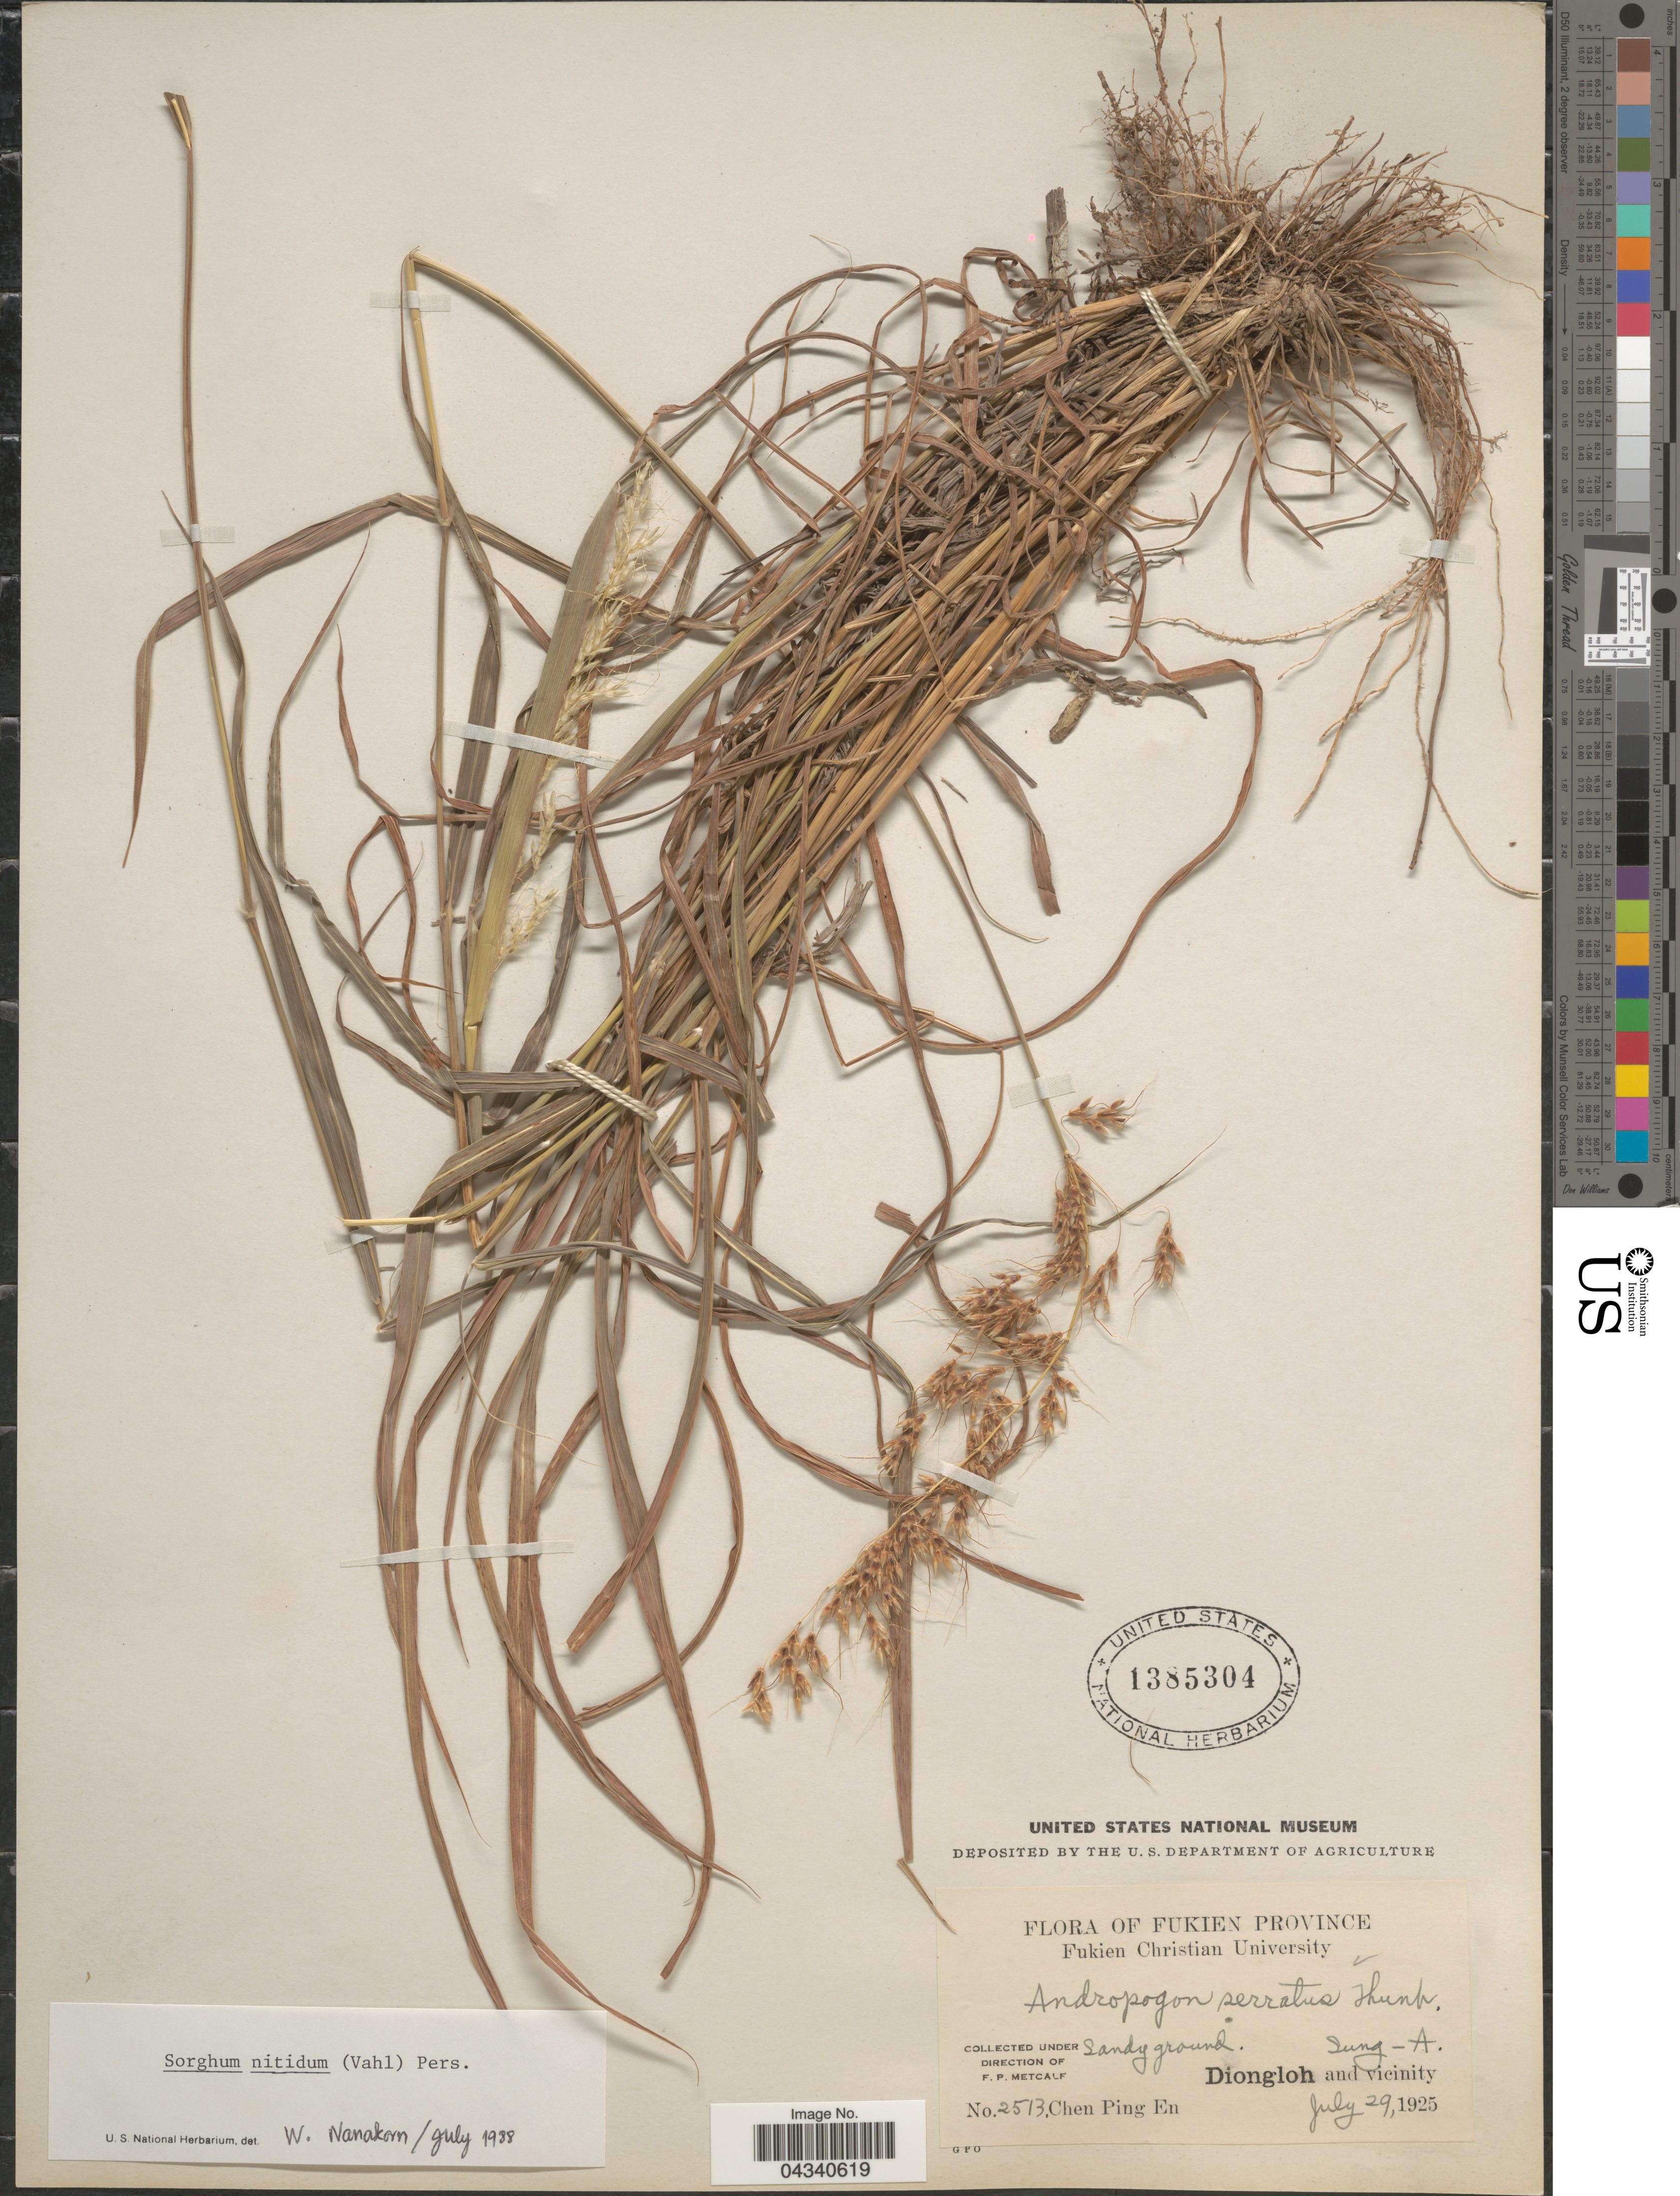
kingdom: Plantae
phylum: Tracheophyta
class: Liliopsida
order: Poales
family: Poaceae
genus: Sorghum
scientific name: Sorghum nitidum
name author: (Vahl) Pers.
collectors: C. Ping En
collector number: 2513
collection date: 1925-07-29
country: China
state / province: Fujian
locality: Fukien Province. Sung-A. Diongloh and vicinity.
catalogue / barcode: US 1385304